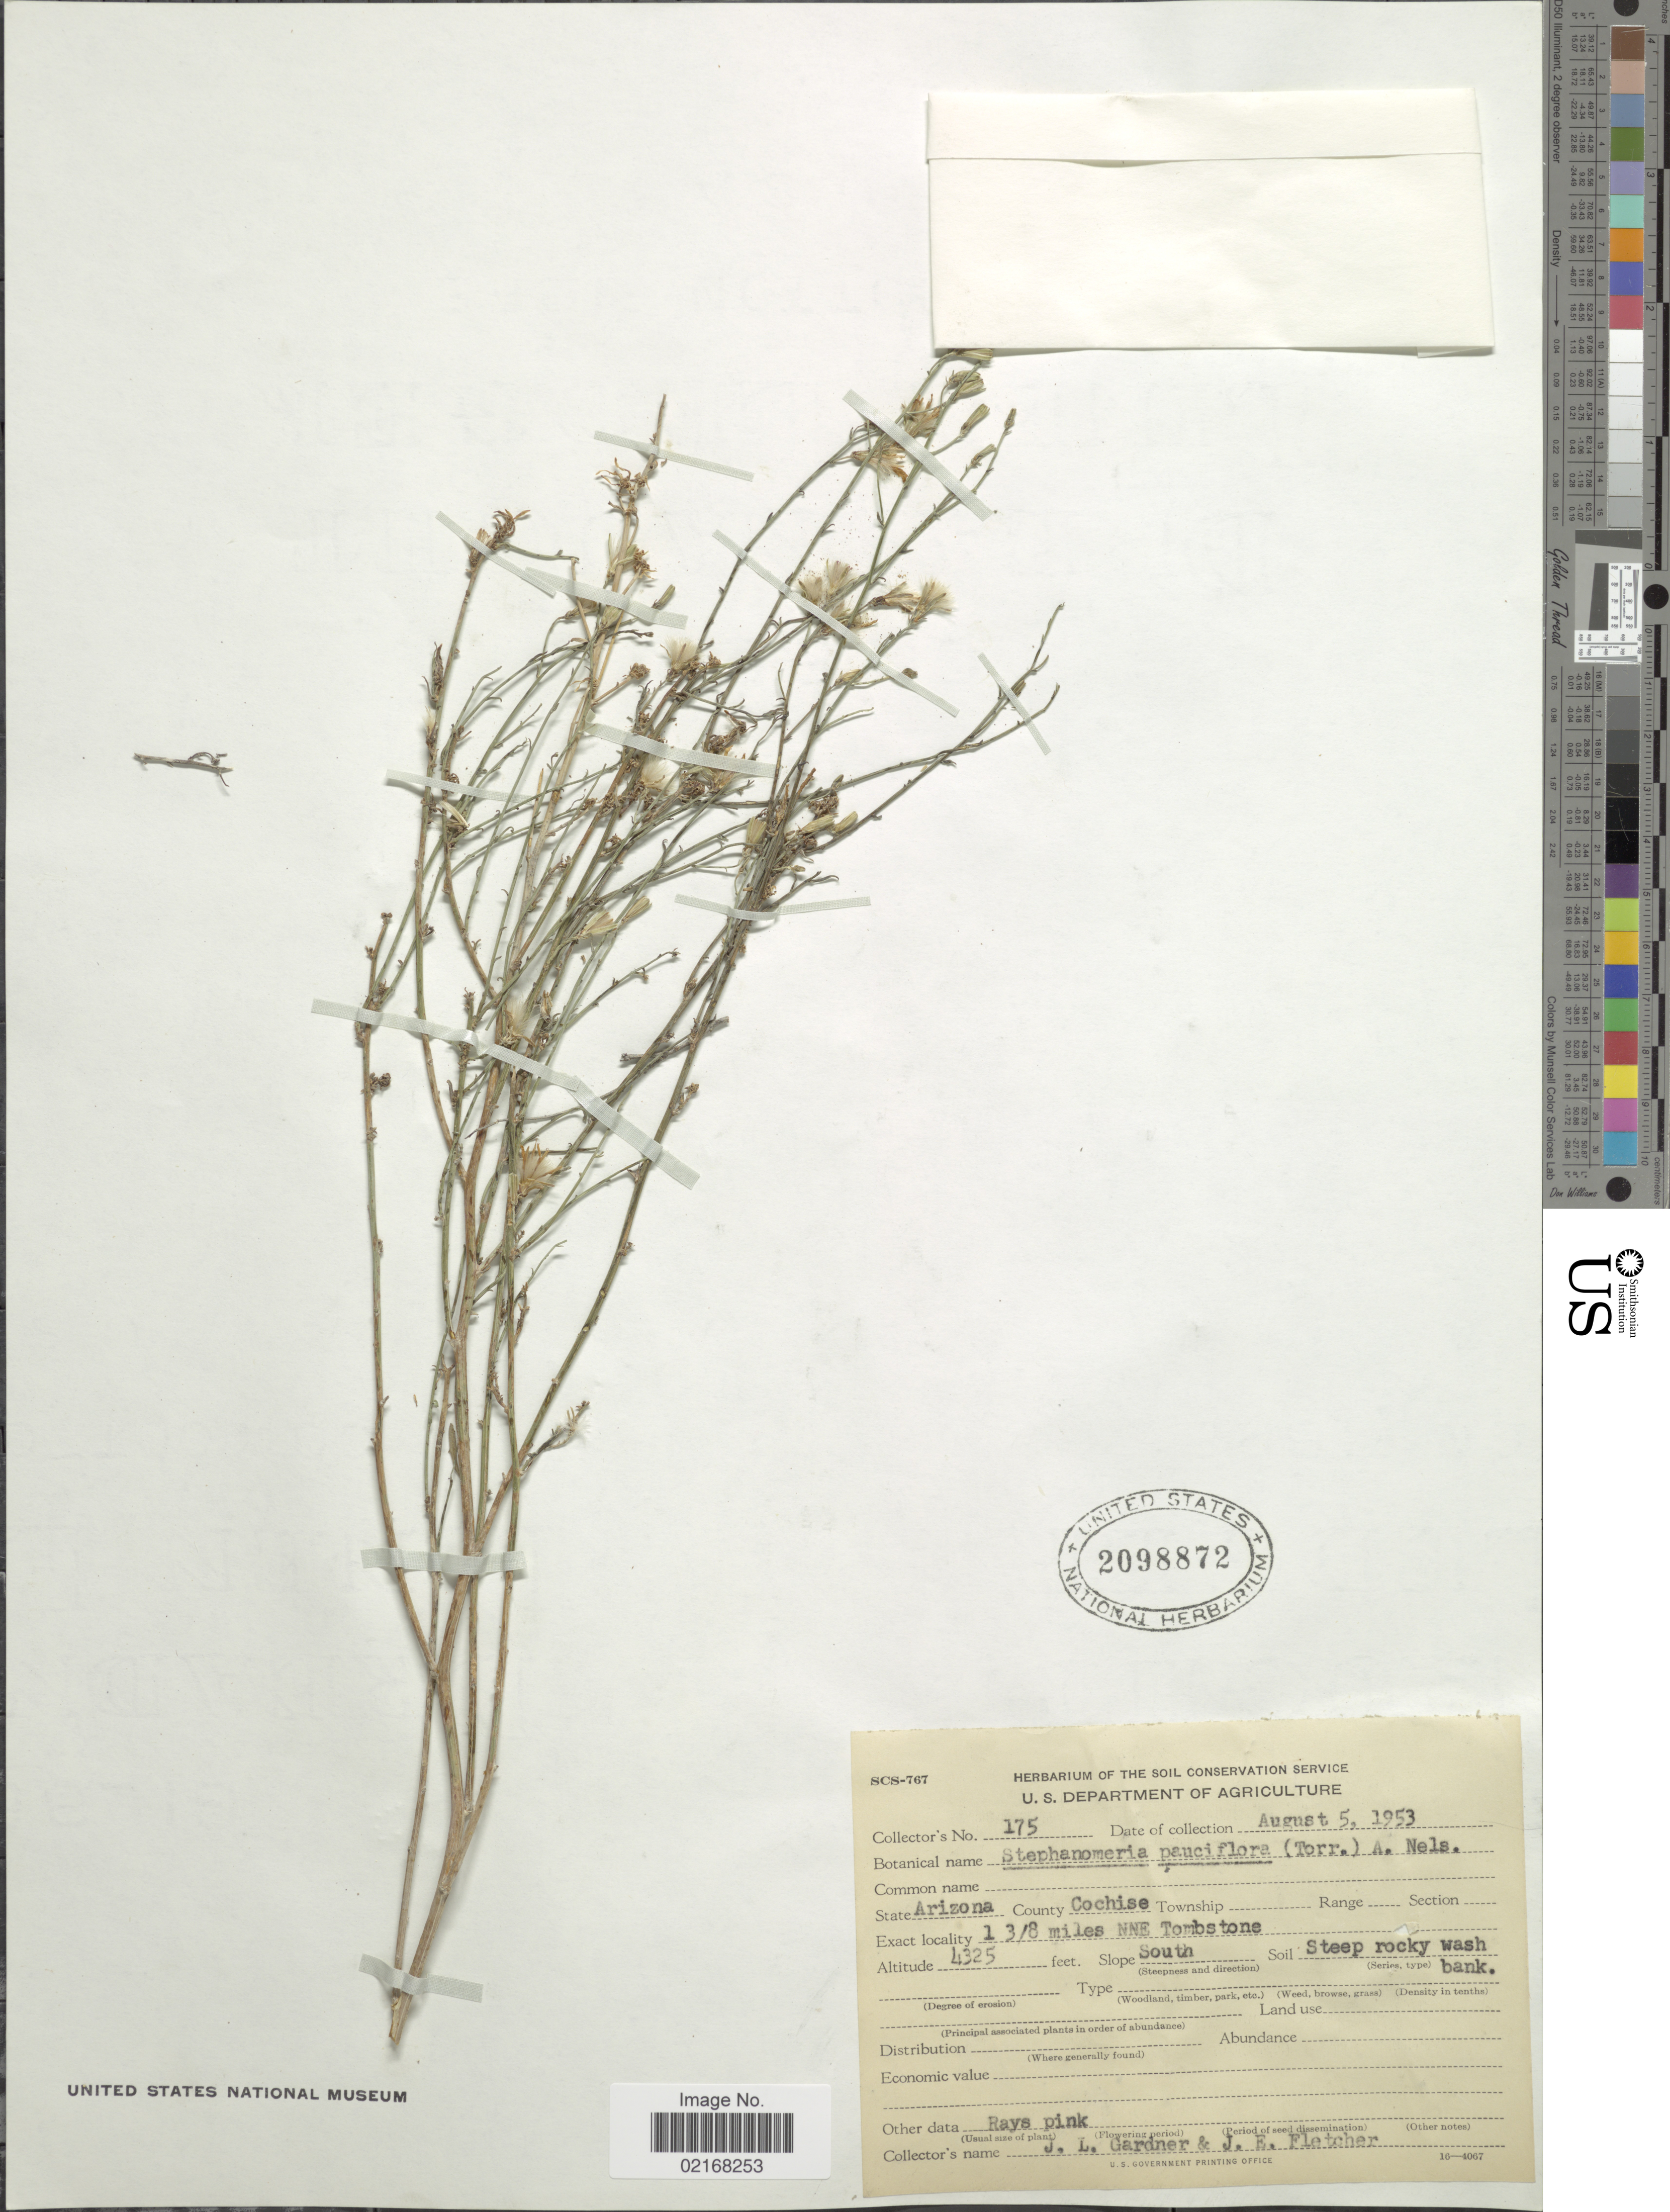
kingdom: Plantae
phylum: Tracheophyta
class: Magnoliopsida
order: Asterales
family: Asteraceae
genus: Stephanomeria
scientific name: Stephanomeria pauciflora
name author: (Torr.) A. Nelson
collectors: J. L. Gardner & J. Fletcher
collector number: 175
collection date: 1953-08-05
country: United States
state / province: Arizona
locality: State Arizona. County Cochise. 1 3/8 miles NNE Tombstone.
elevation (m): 1318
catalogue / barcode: US 2098872